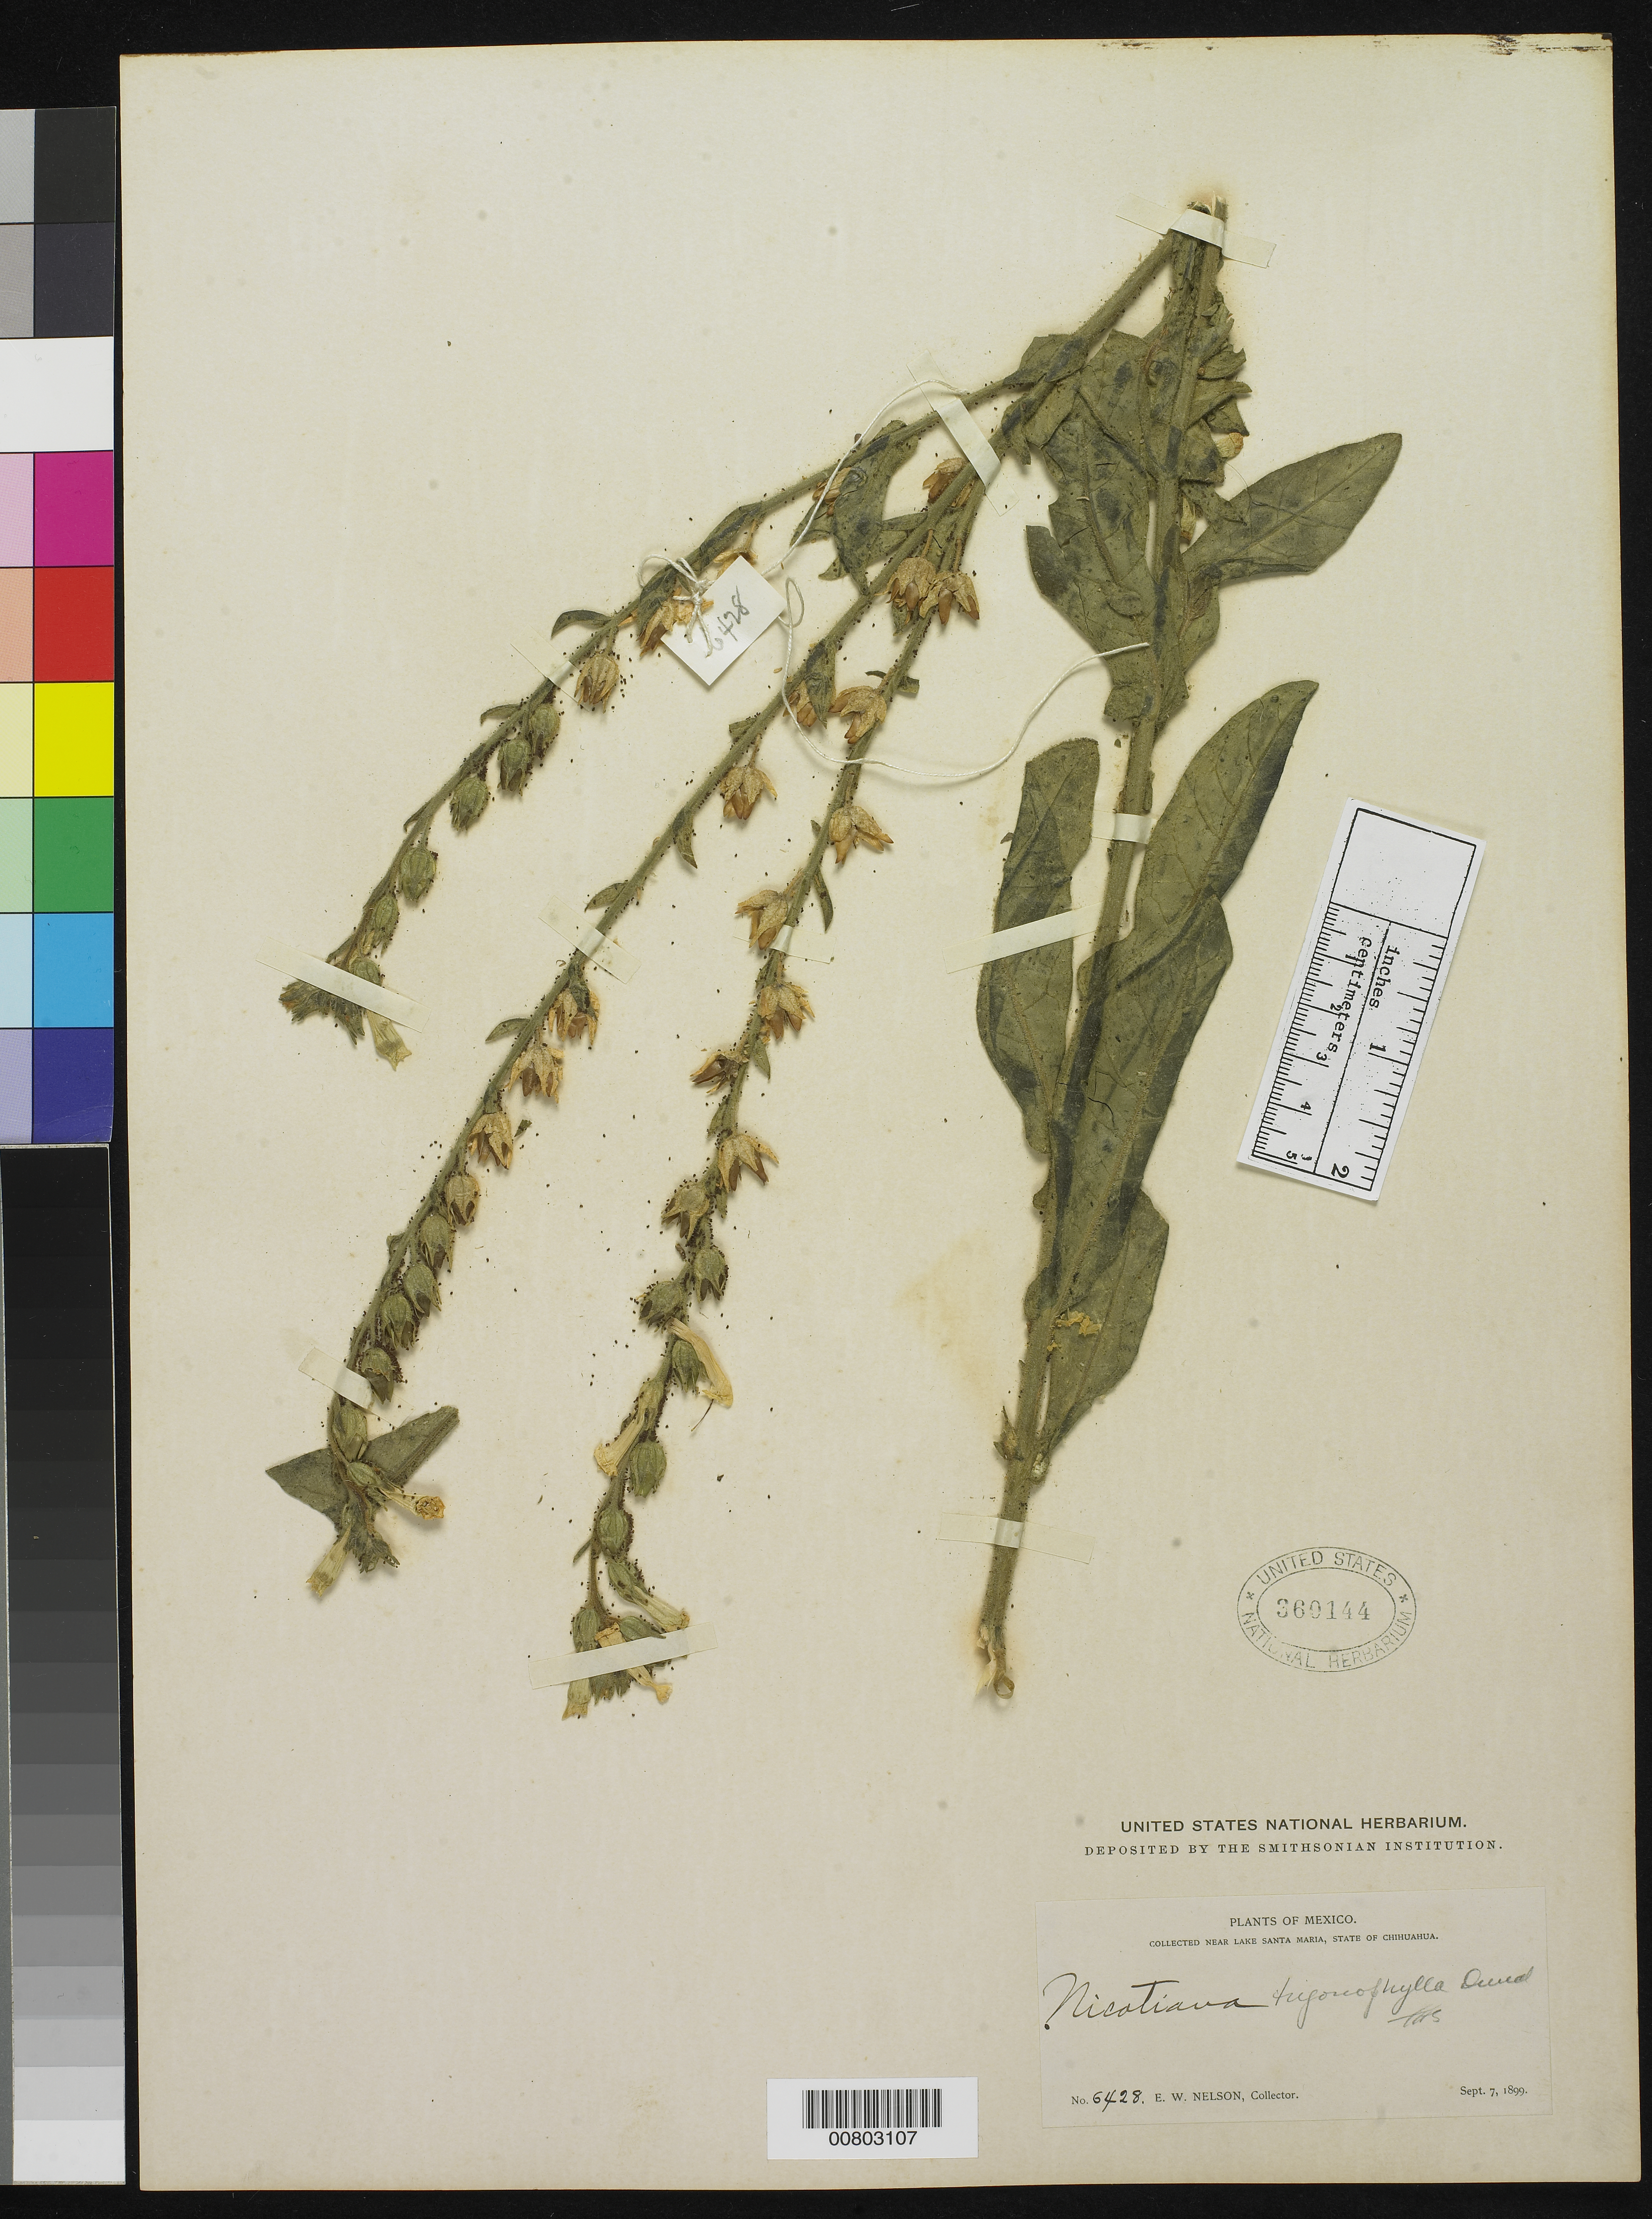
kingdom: Plantae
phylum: Tracheophyta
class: Magnoliopsida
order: Solanales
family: Solanaceae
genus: Nicotiana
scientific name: Nicotiana trigonophylla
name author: Dunal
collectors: E. W. Nelson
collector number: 6428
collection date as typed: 07 Sep 1899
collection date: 1899-09-07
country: Mexico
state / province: Chihuahua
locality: Near Lake Santa Maria, Chihuahua.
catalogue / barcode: US 360144